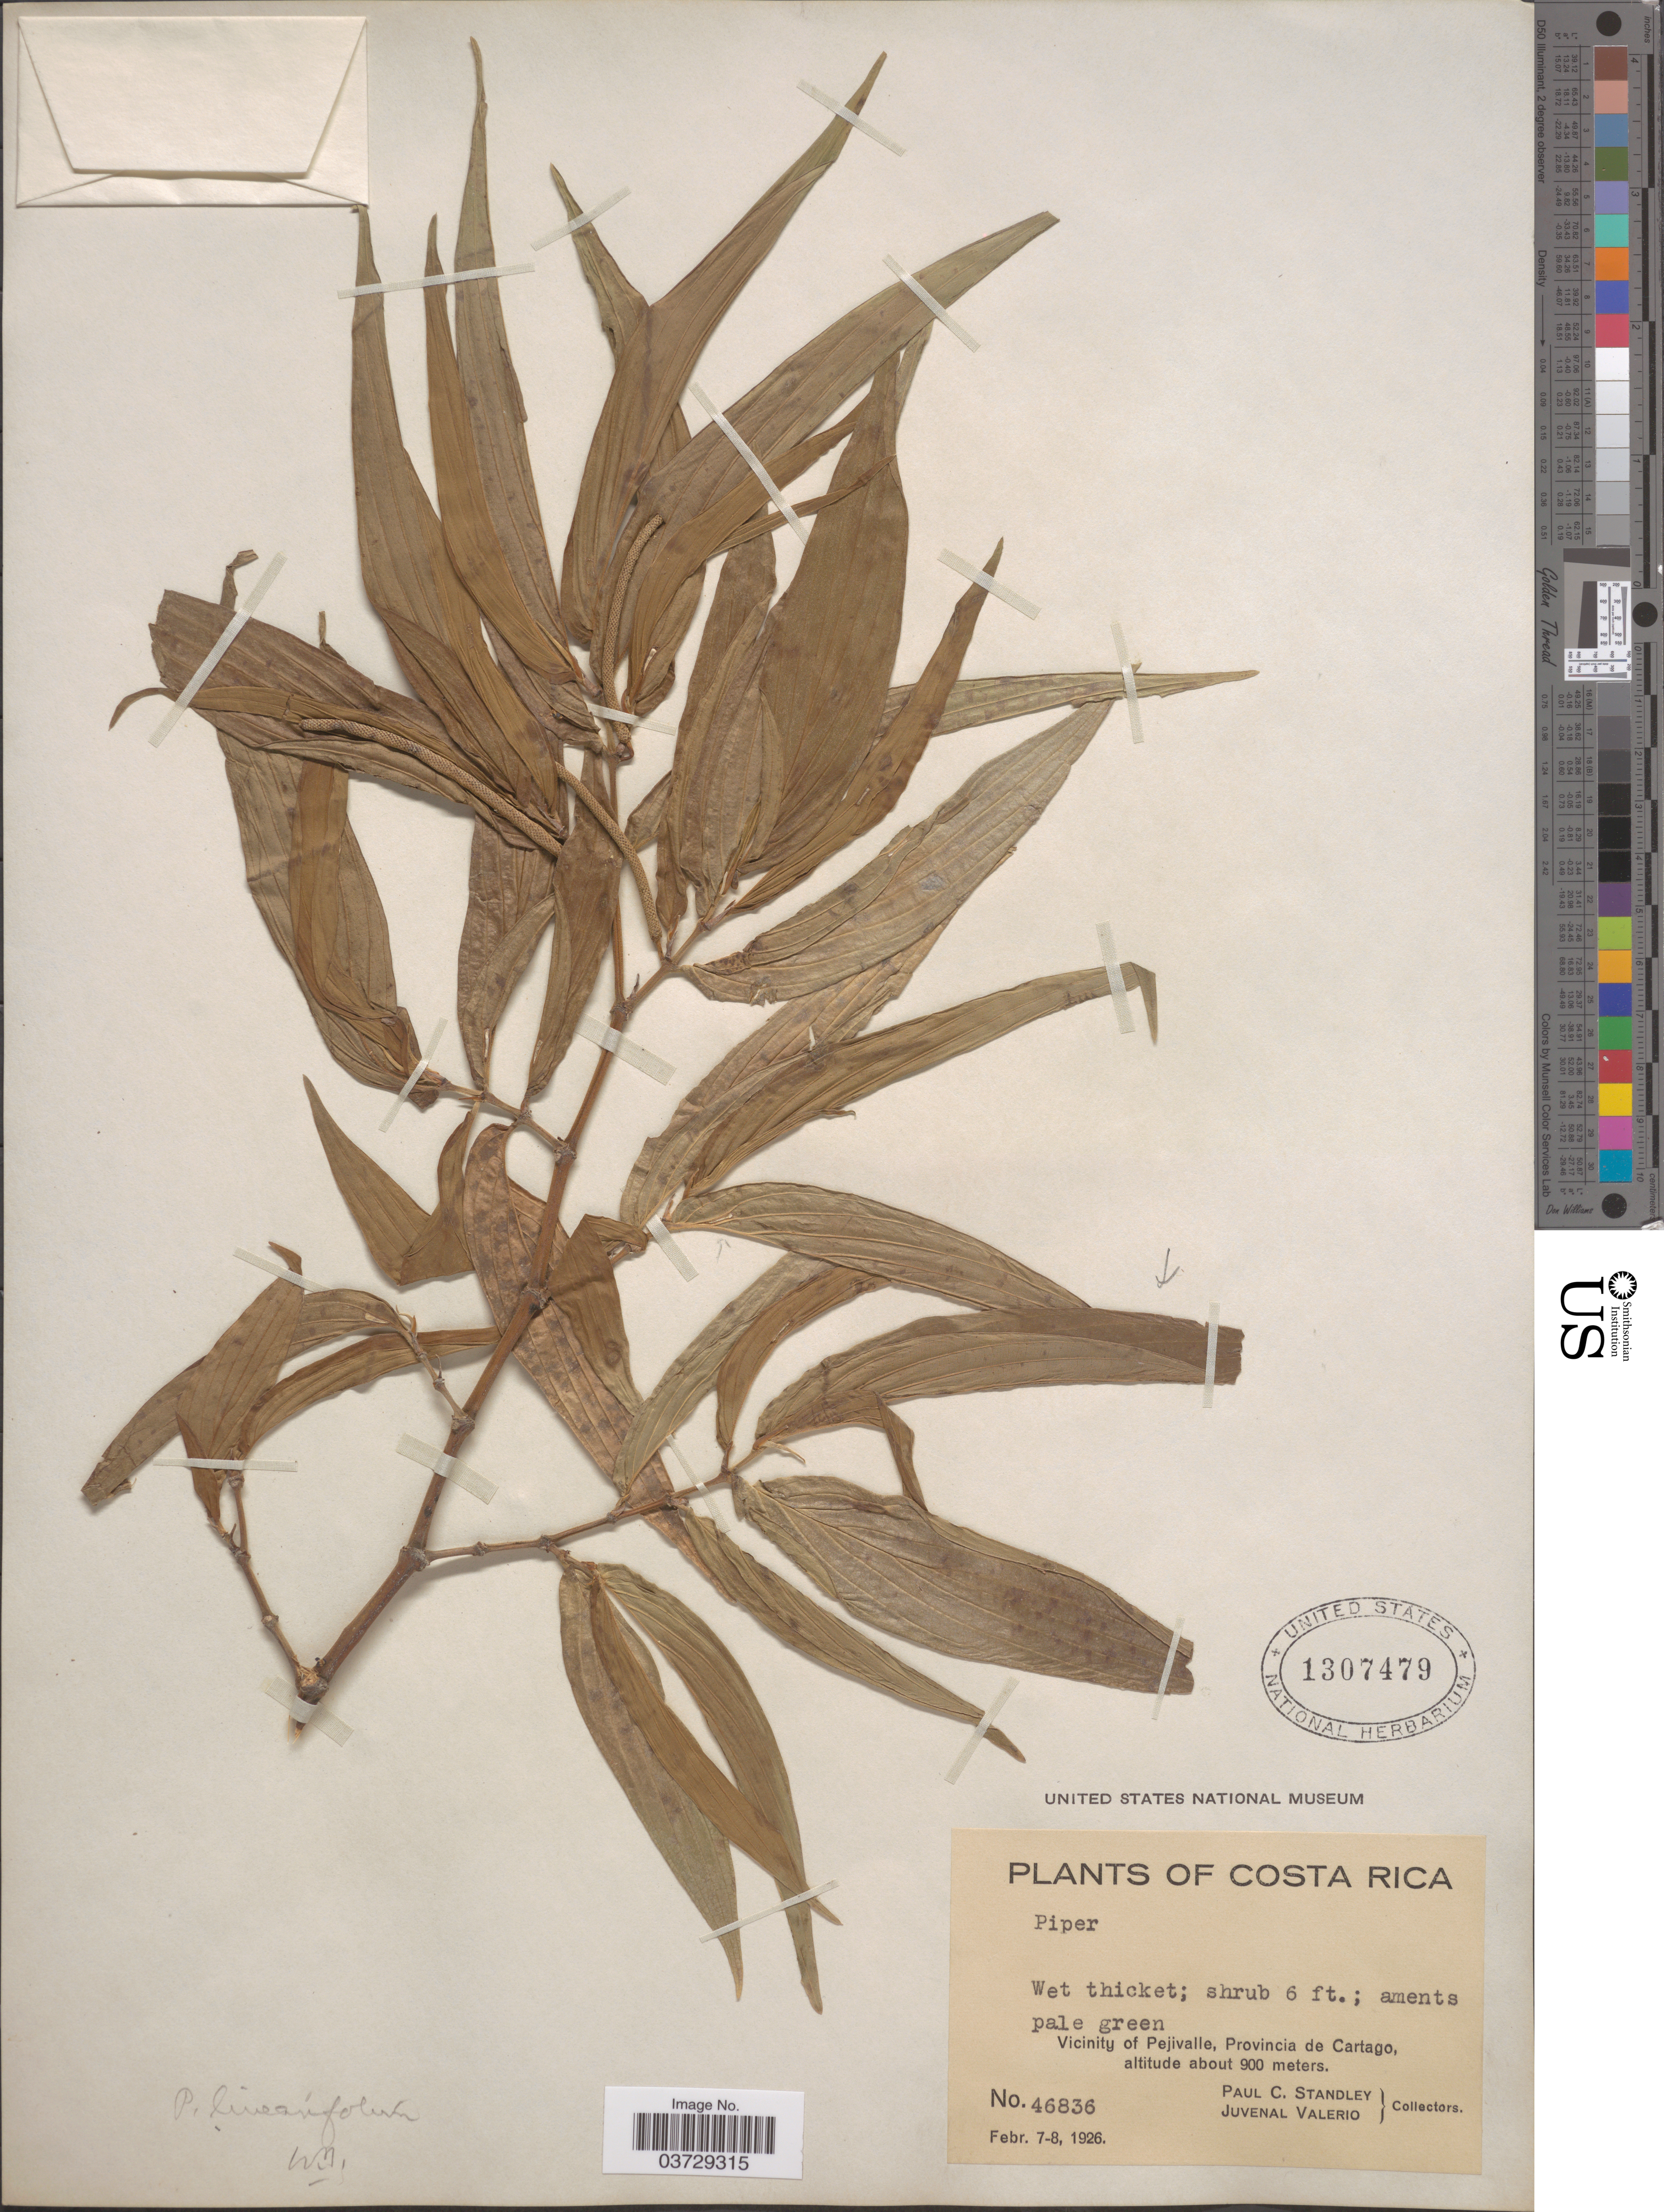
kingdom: Plantae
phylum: Tracheophyta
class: Magnoliopsida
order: Piperales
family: Piperaceae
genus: Piper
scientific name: Piper linearifolium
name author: C. DC.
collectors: P. C. Standley & J. Valerio R.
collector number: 46836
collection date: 1926-02-07/1926-02-08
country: Costa Rica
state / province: Cartago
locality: Vicinity of Pejivalle.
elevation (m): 900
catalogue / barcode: US 1307479